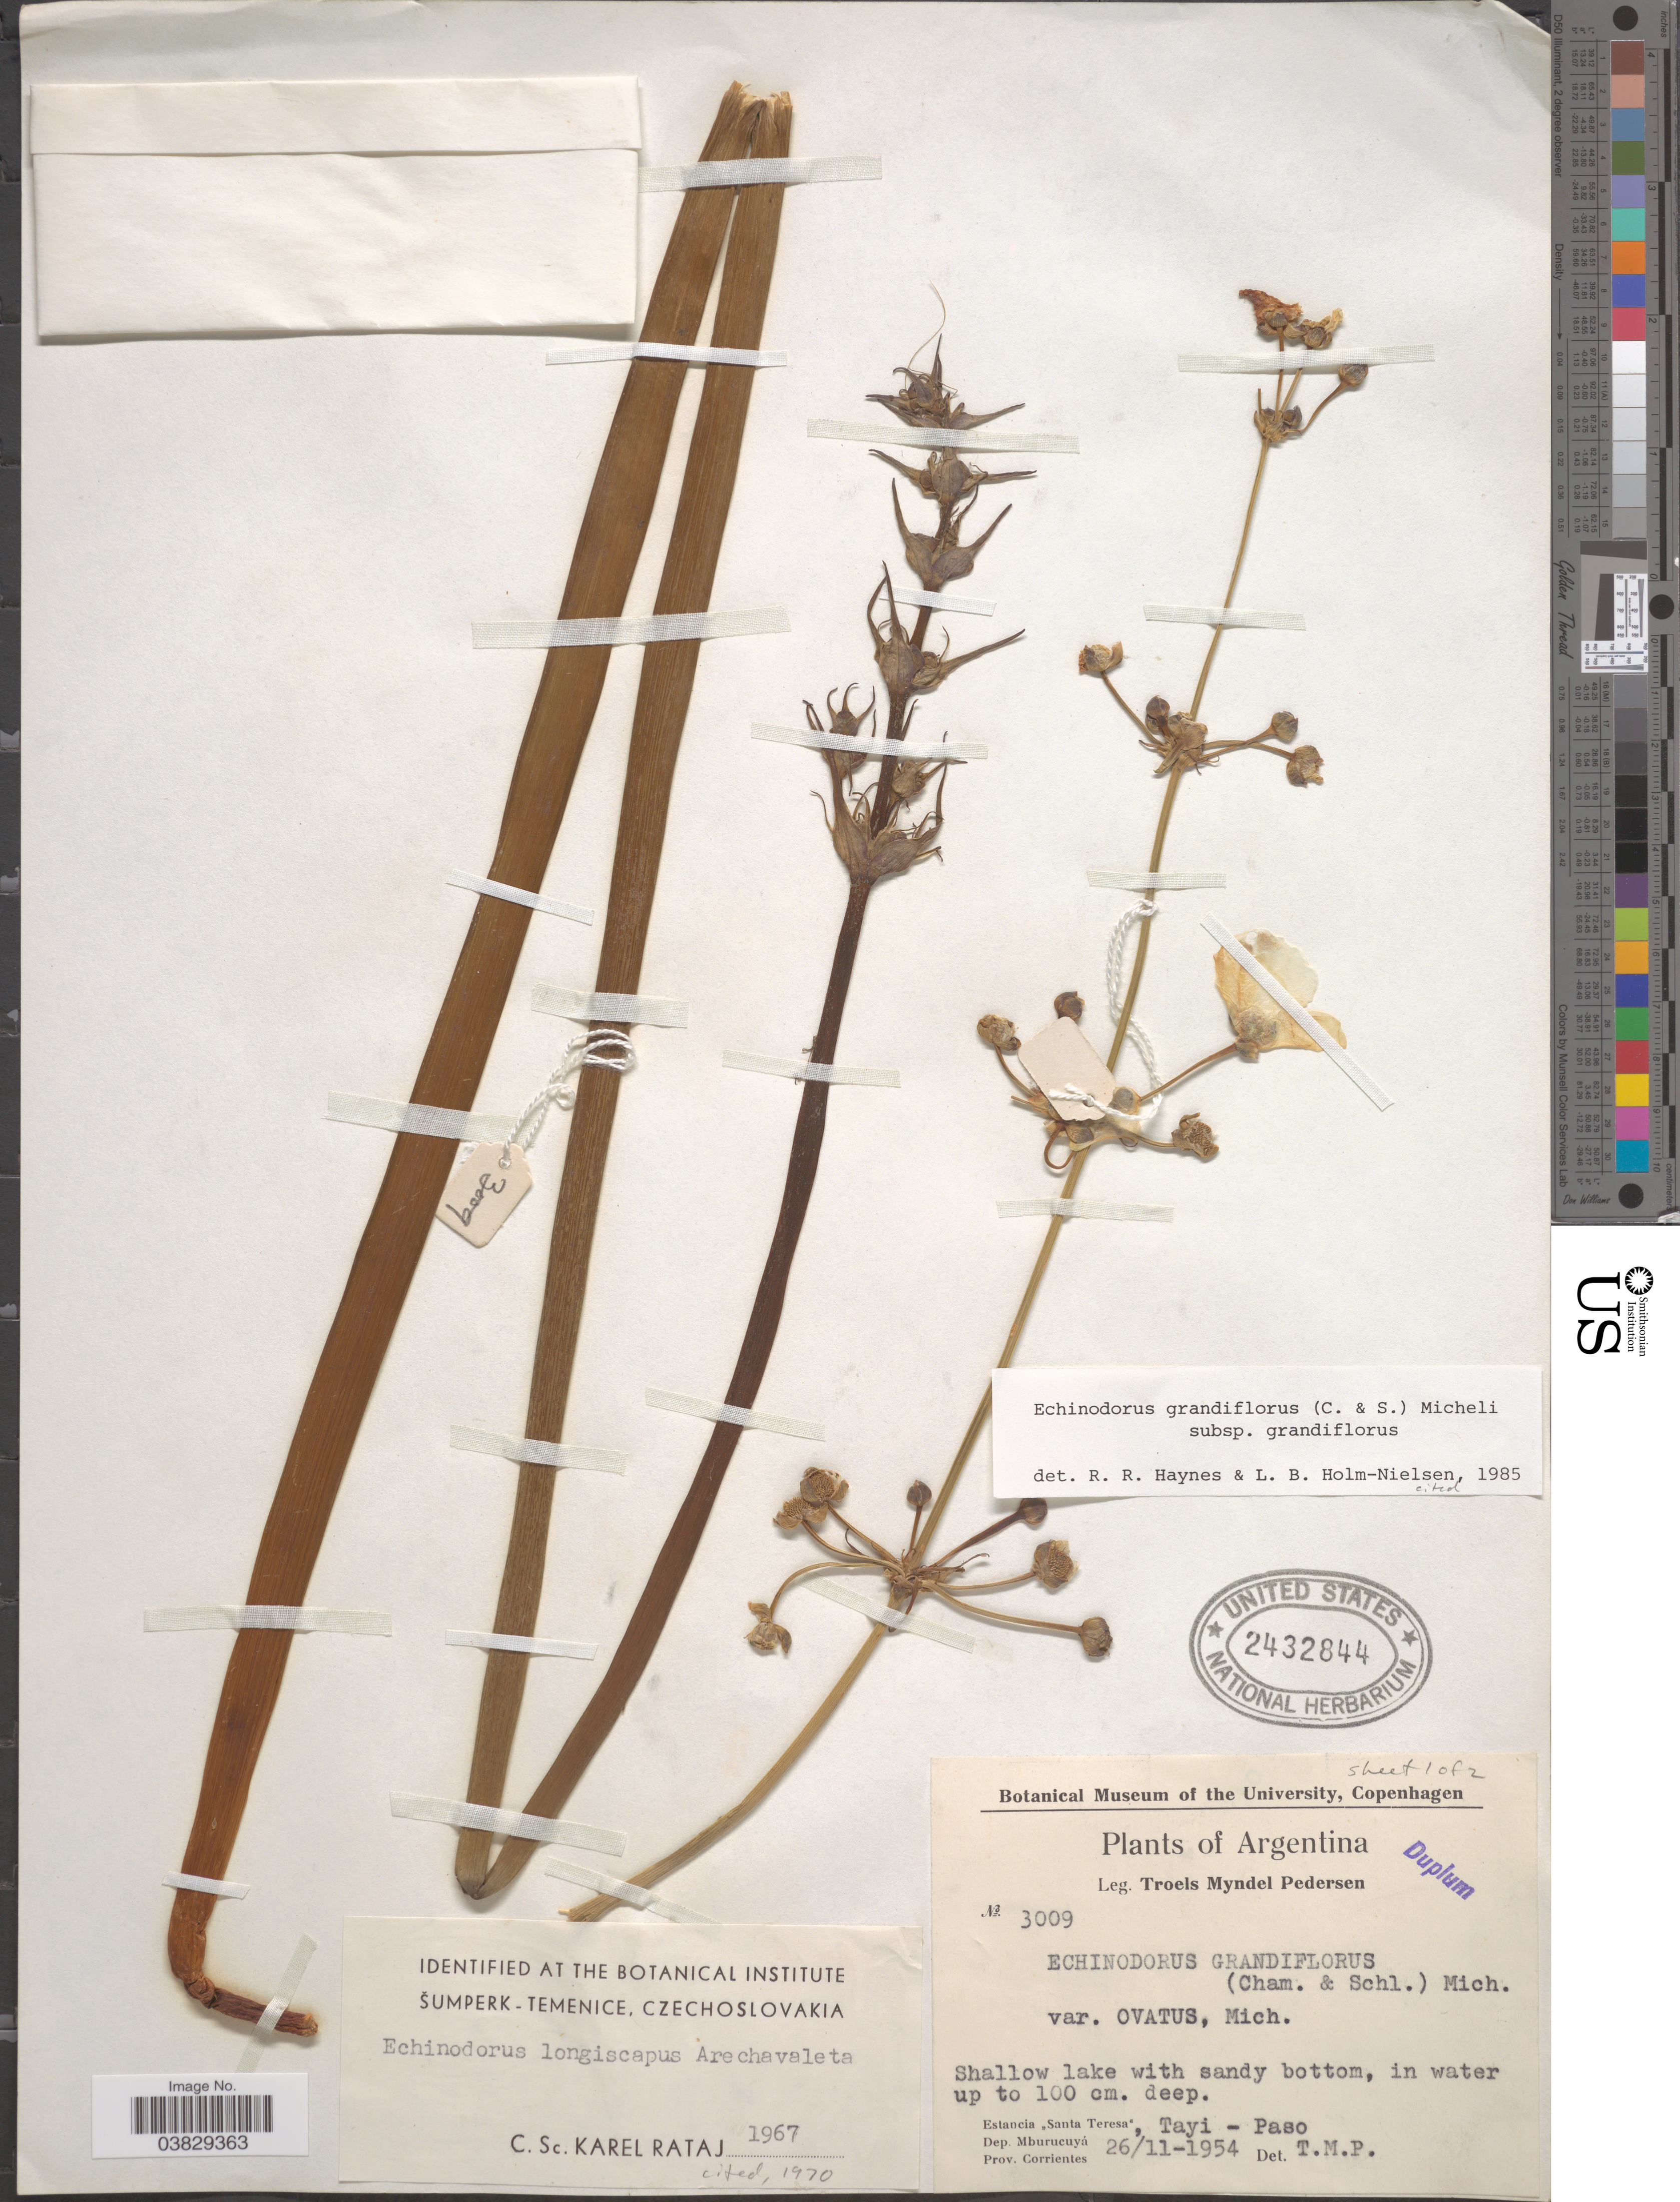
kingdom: Plantae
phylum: Tracheophyta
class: Liliopsida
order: Alismatales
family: Alismataceae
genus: Echinodorus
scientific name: Echinodorus grandiflorus subsp. grandiflorus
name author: (Cham. & Schltdl.) Micheli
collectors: T. Pederson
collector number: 3009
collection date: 1954-11-26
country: Argentina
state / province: Corrientes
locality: Estancia "Santa Teresa", Tayi - Paso. Dep. Mburucuyá.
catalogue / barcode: US 2432844